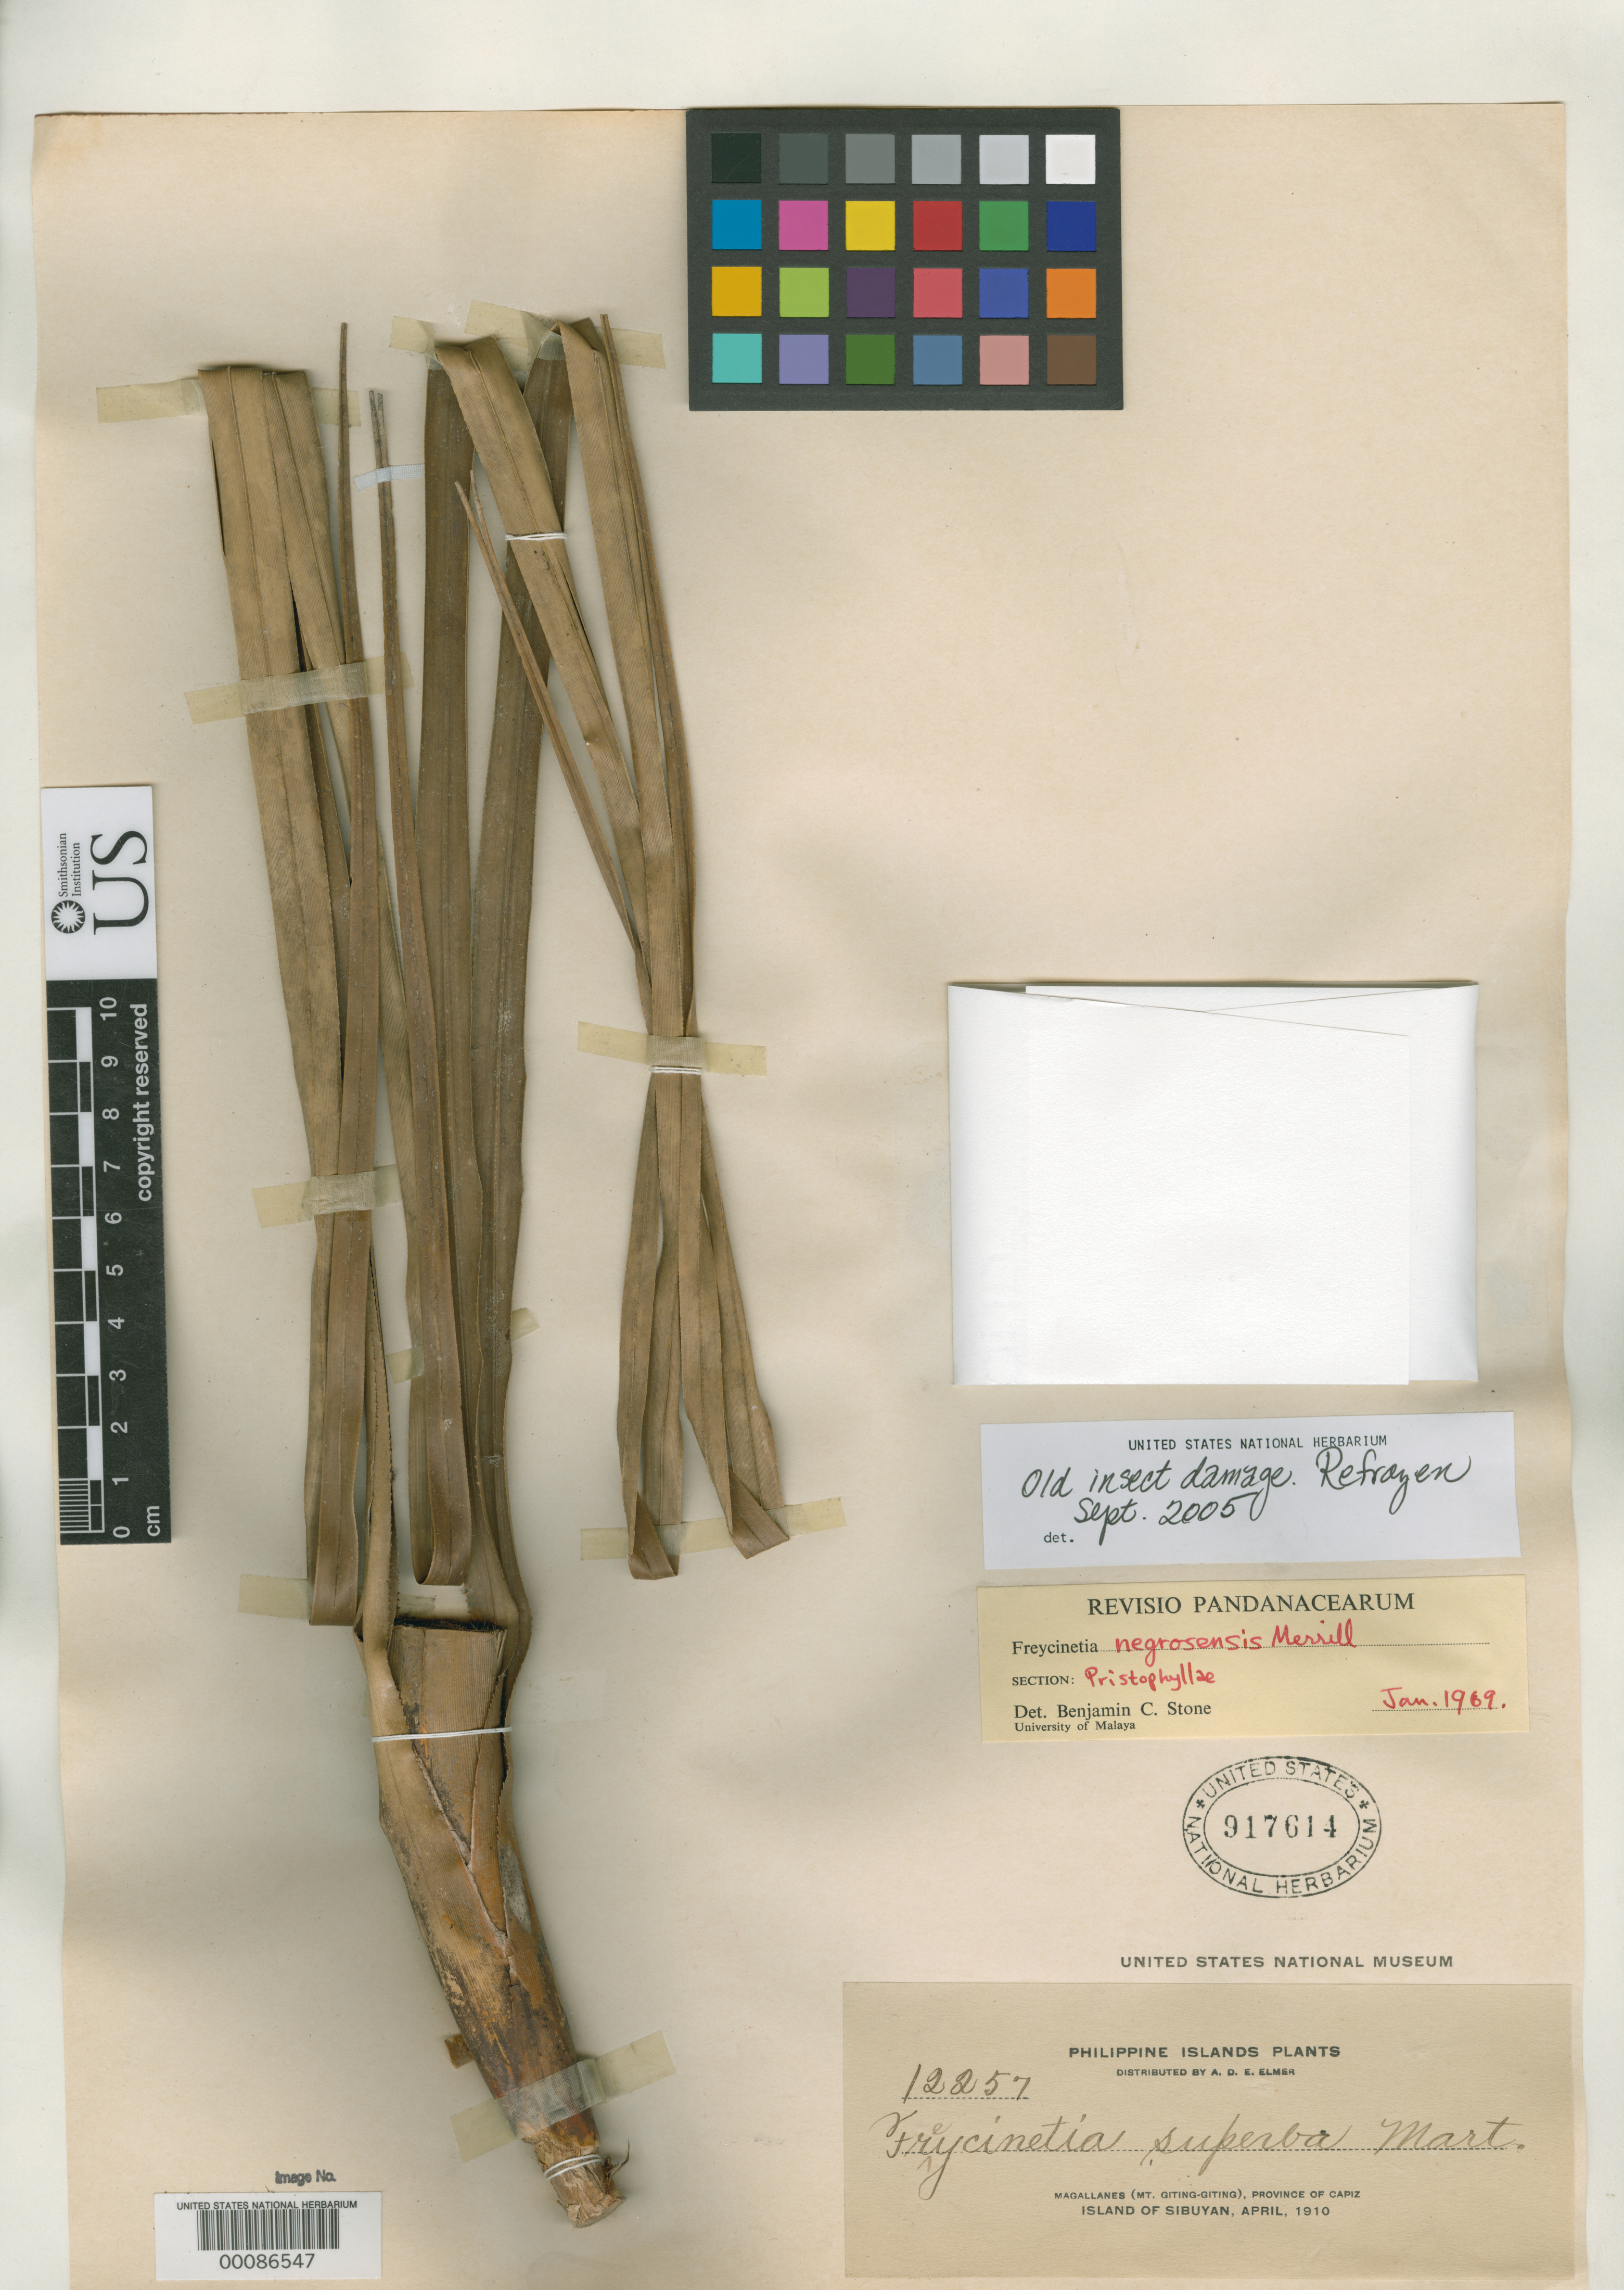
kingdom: Plantae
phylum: Tracheophyta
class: Liliopsida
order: Pandanales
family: Pandanaceae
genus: Freycinetia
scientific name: Freycinetia superba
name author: Martelli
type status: Isotype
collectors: A. D. E. Elmer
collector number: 12257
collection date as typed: Apr 1910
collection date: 1910-04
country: Philippines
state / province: Mimaropa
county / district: Romblon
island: Sibuyan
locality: Magallanes, Mount Giting-Giting.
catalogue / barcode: US 917614